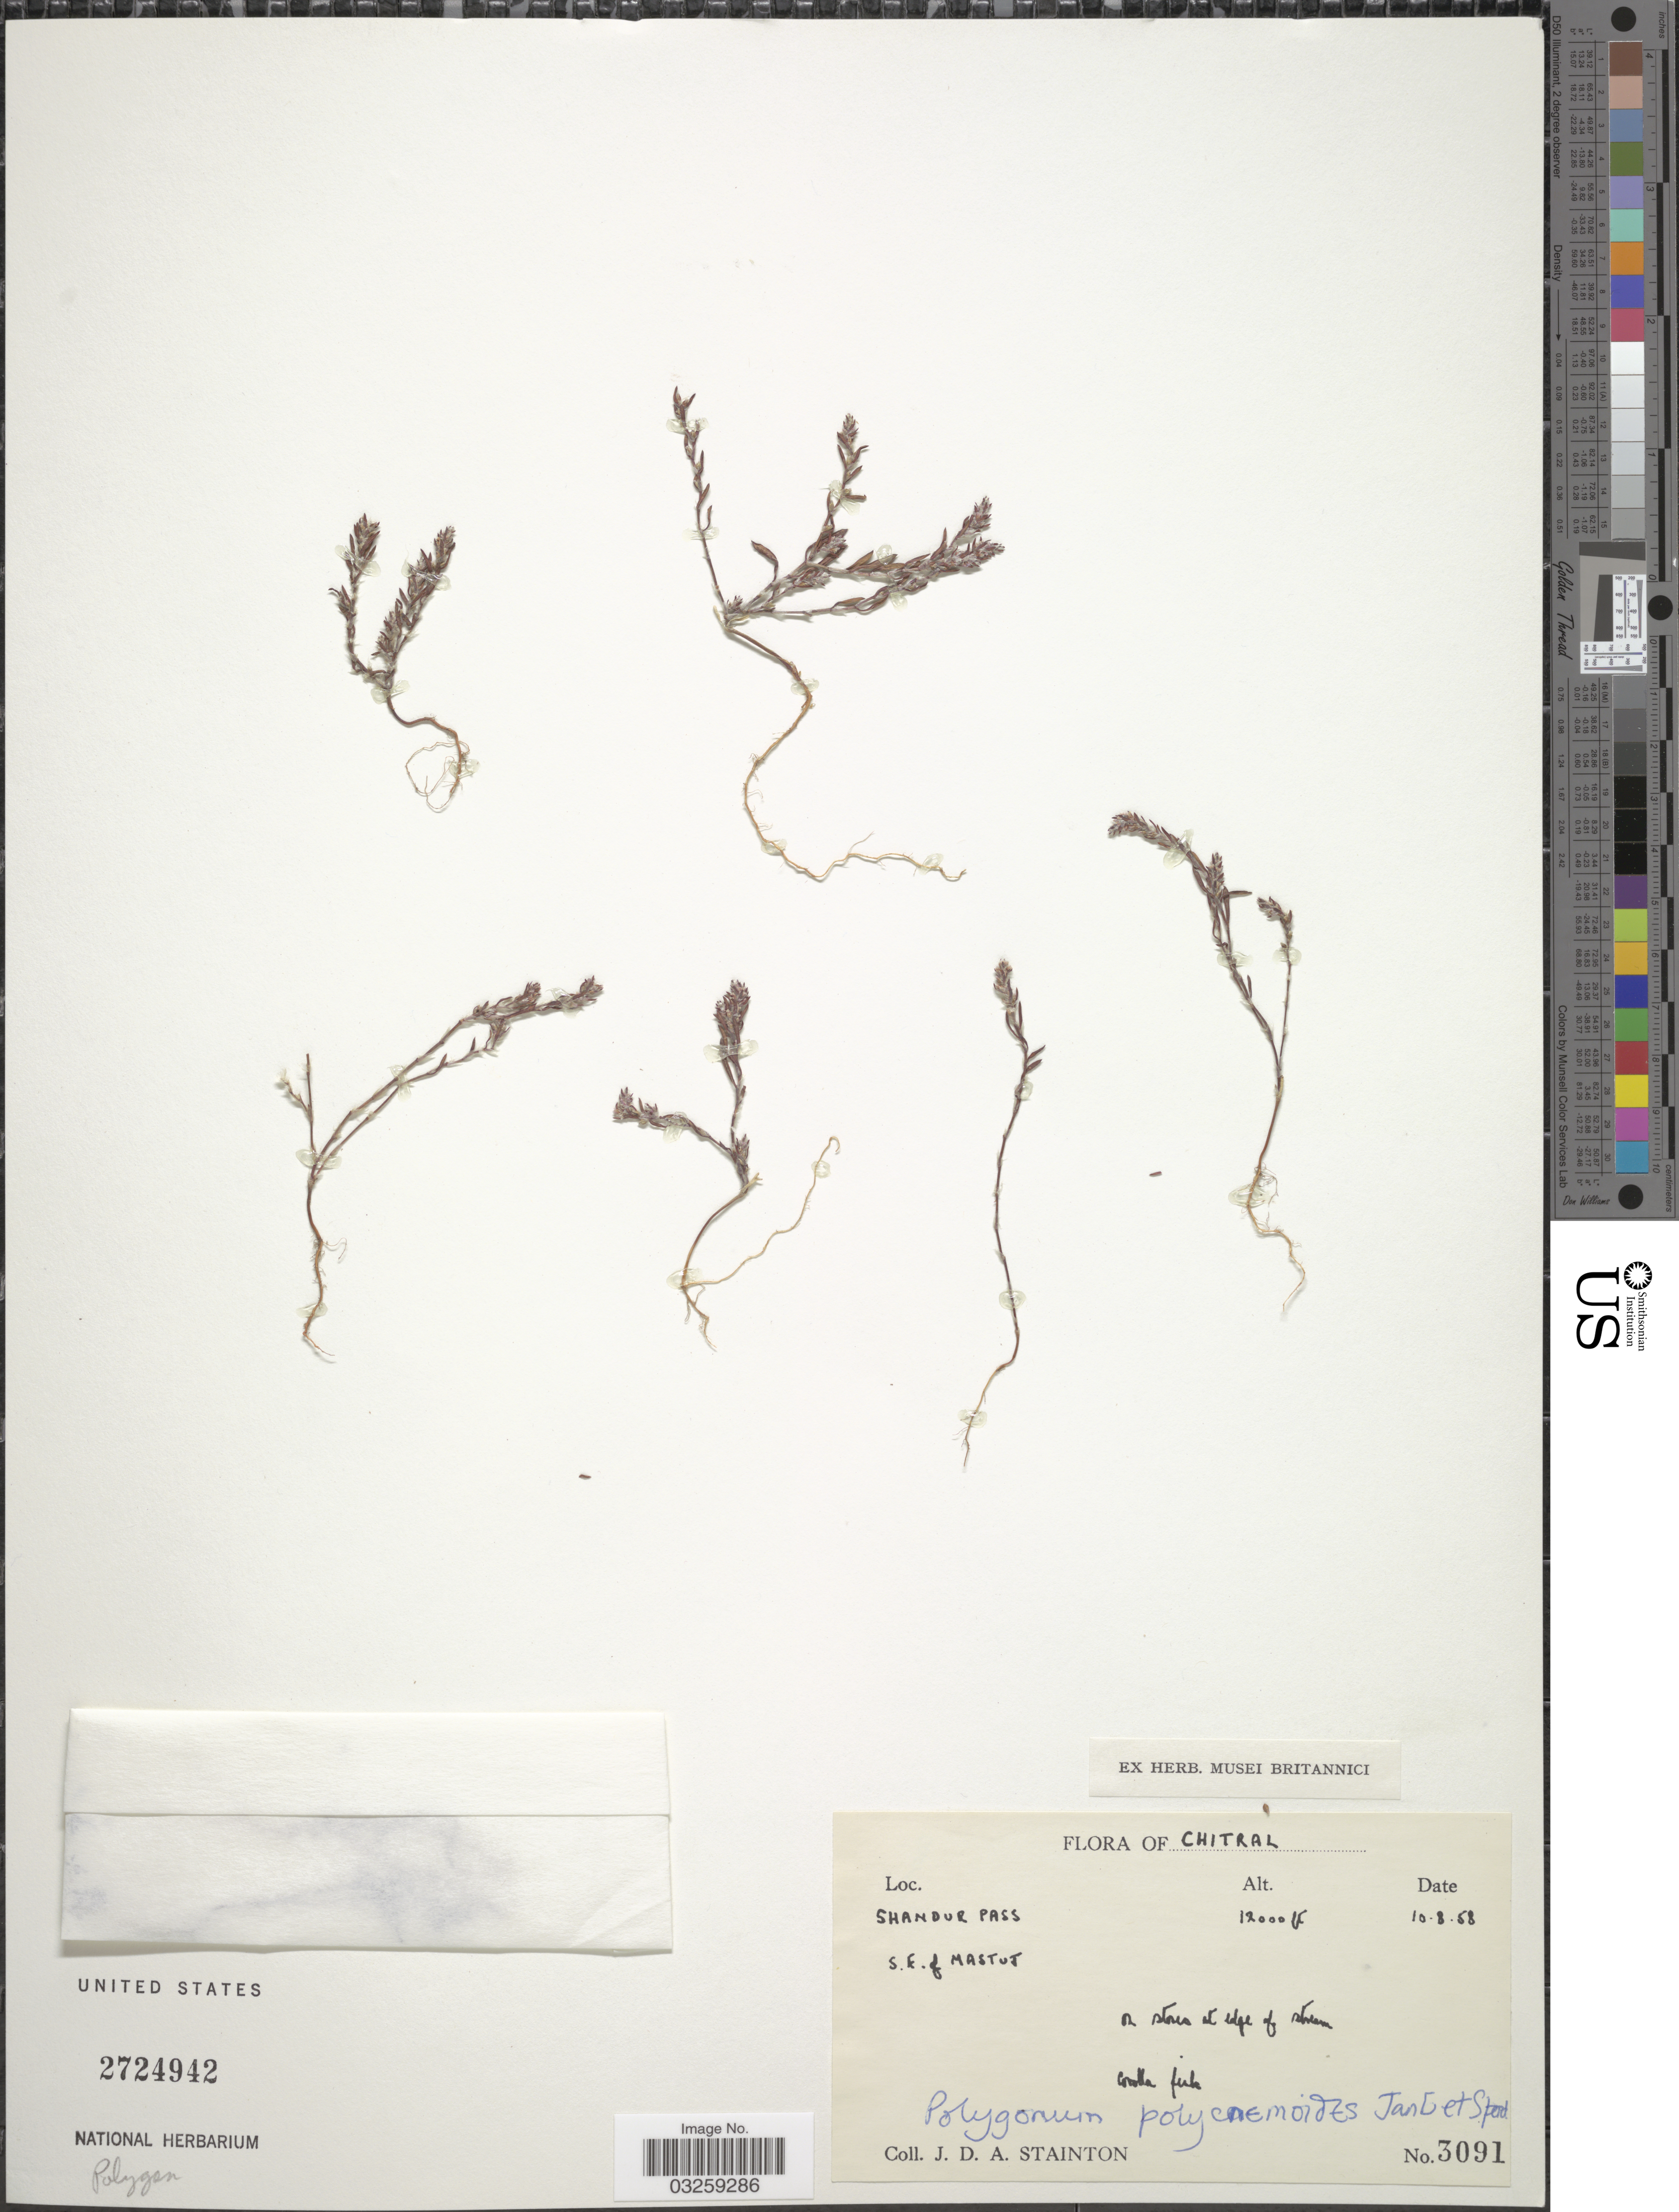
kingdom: Plantae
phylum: Tracheophyta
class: Magnoliopsida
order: Caryophyllales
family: Polygonaceae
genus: Polygonum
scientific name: Polygonum polycnemoides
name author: Jaub. & Spach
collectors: J. Stainton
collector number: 3091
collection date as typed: Transcribed d/m/y: 10/8/58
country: Pakistan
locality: Chitral. Shandur Pass. S.E. of Mastuj.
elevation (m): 3658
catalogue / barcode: US 2724942